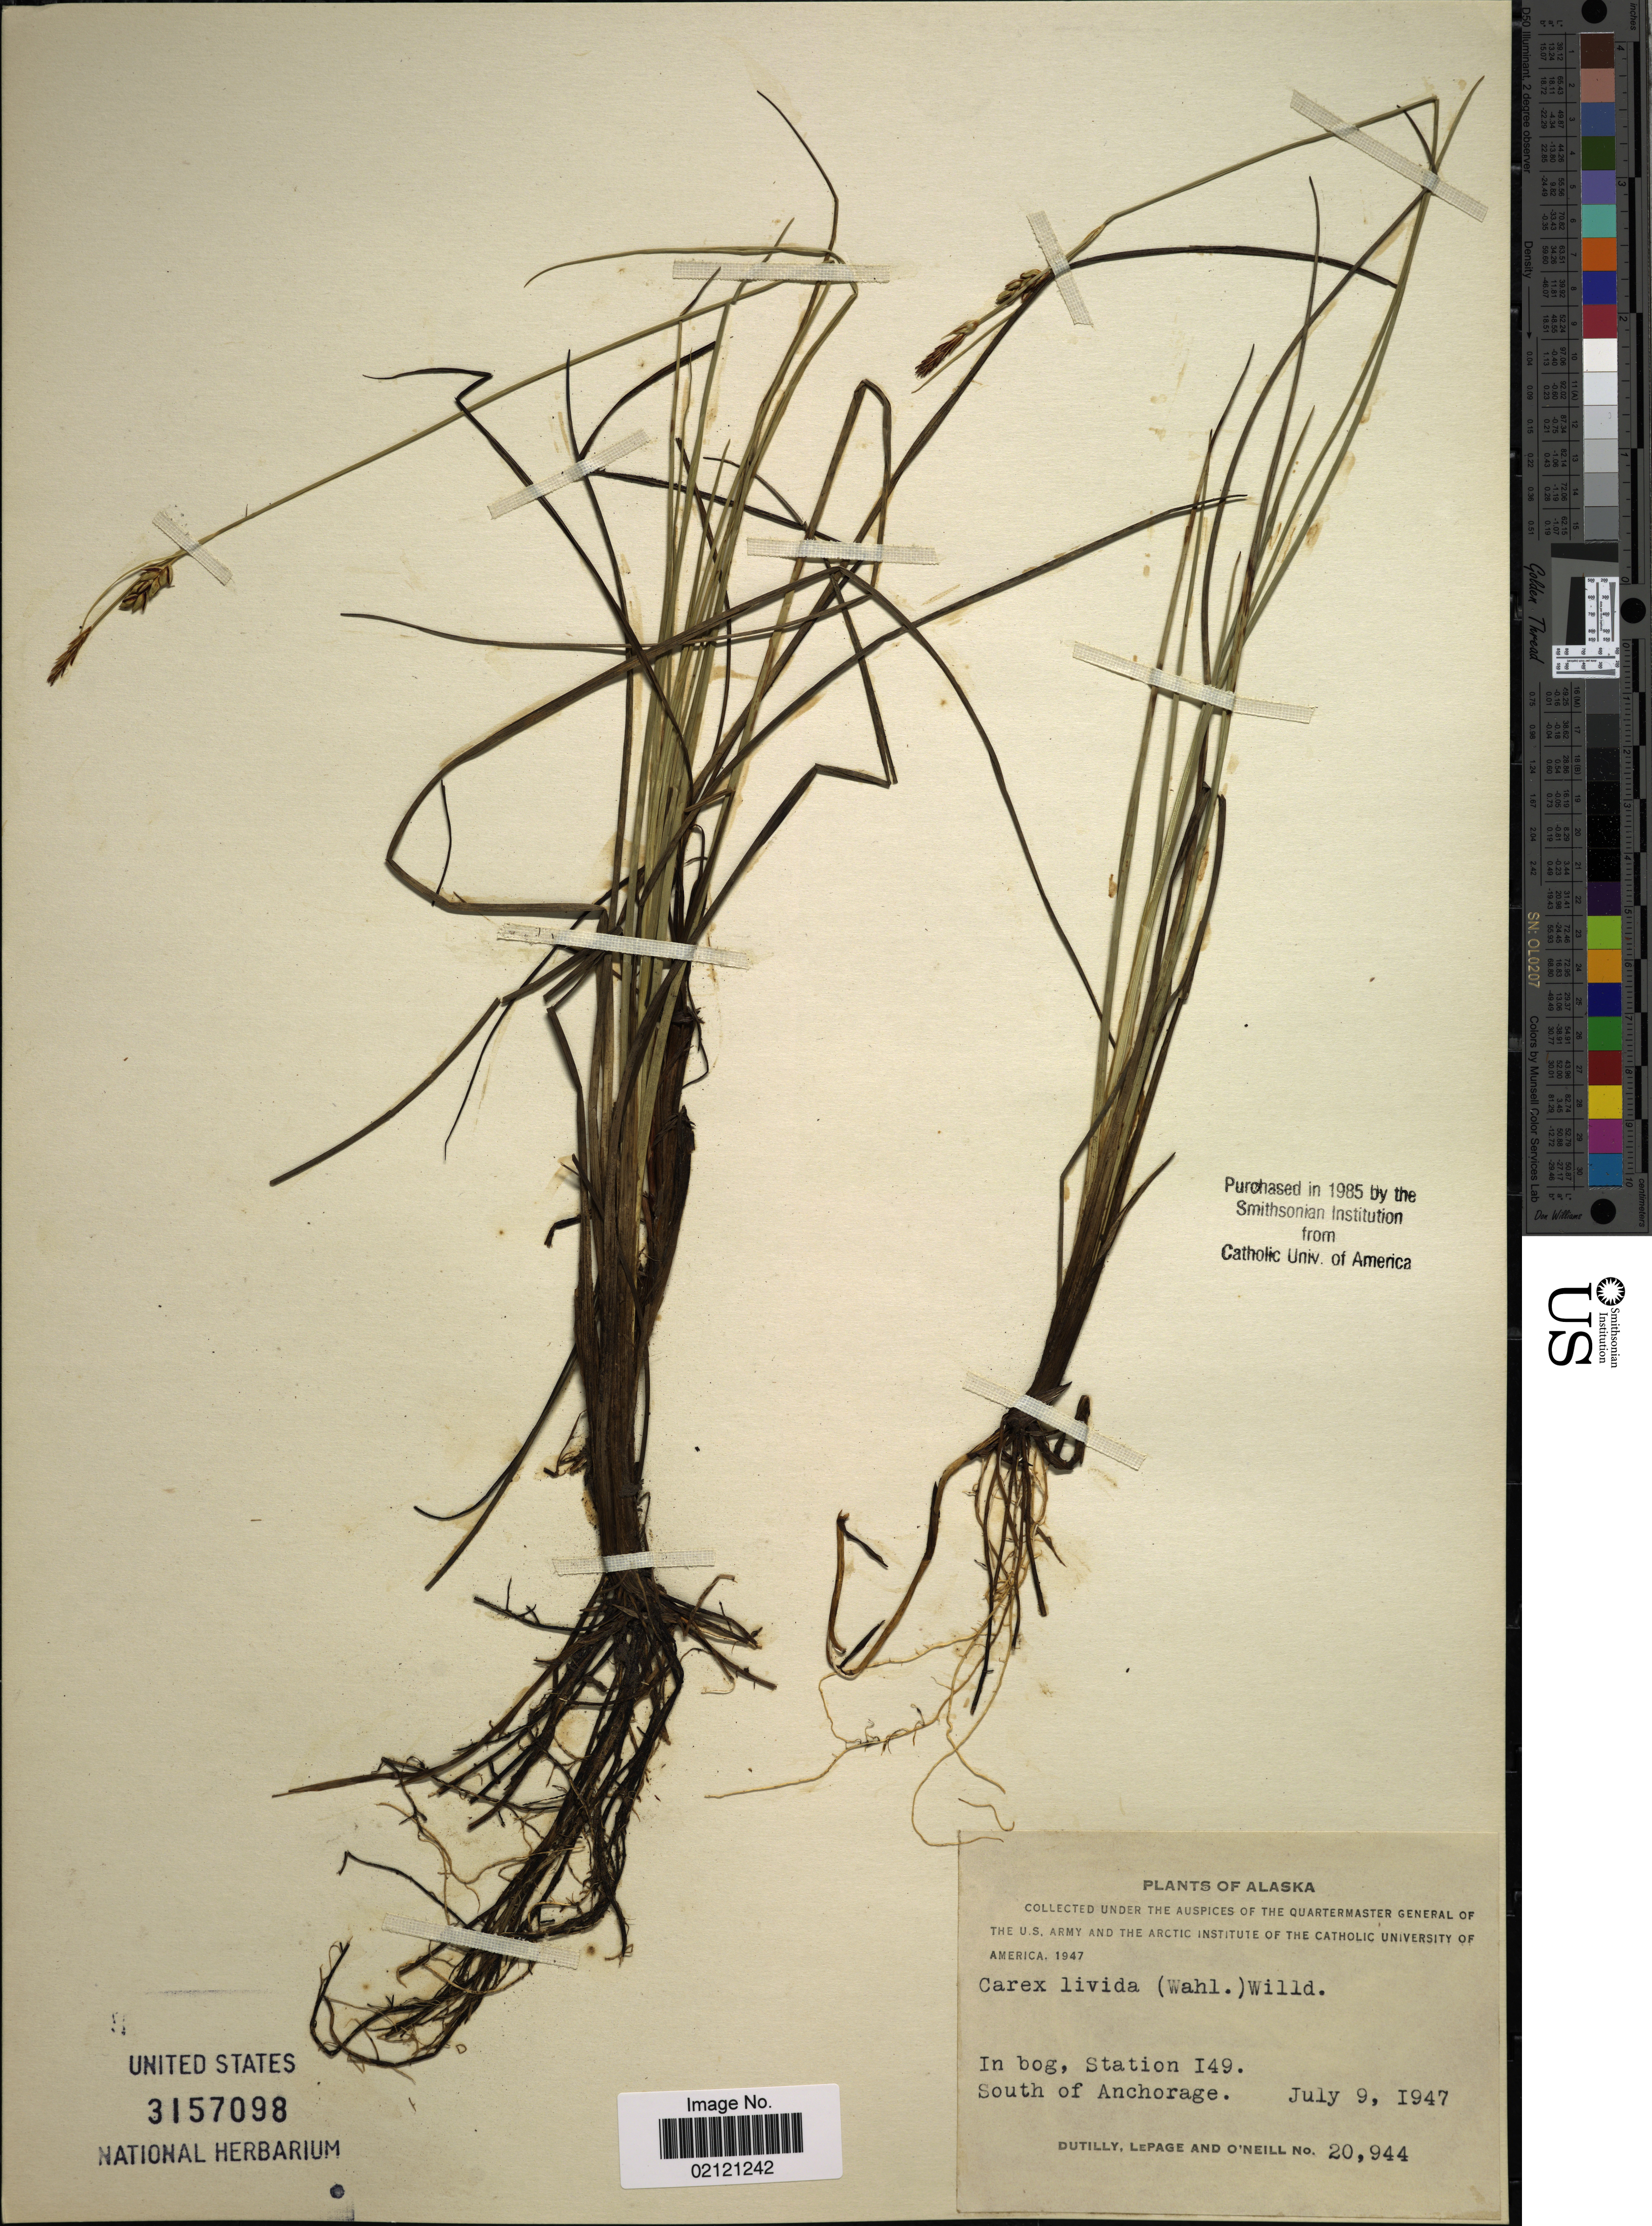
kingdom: Plantae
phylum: Tracheophyta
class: Liliopsida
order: Poales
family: Cyperaceae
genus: Carex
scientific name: Carex livida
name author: (Wahlenb.) Willd.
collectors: -. Dutilly, -. LePage & -. O'Neill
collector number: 20944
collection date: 1947-07-09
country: United States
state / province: Alaska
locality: Bog, Station 149, South of Anchorage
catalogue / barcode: US 3157098